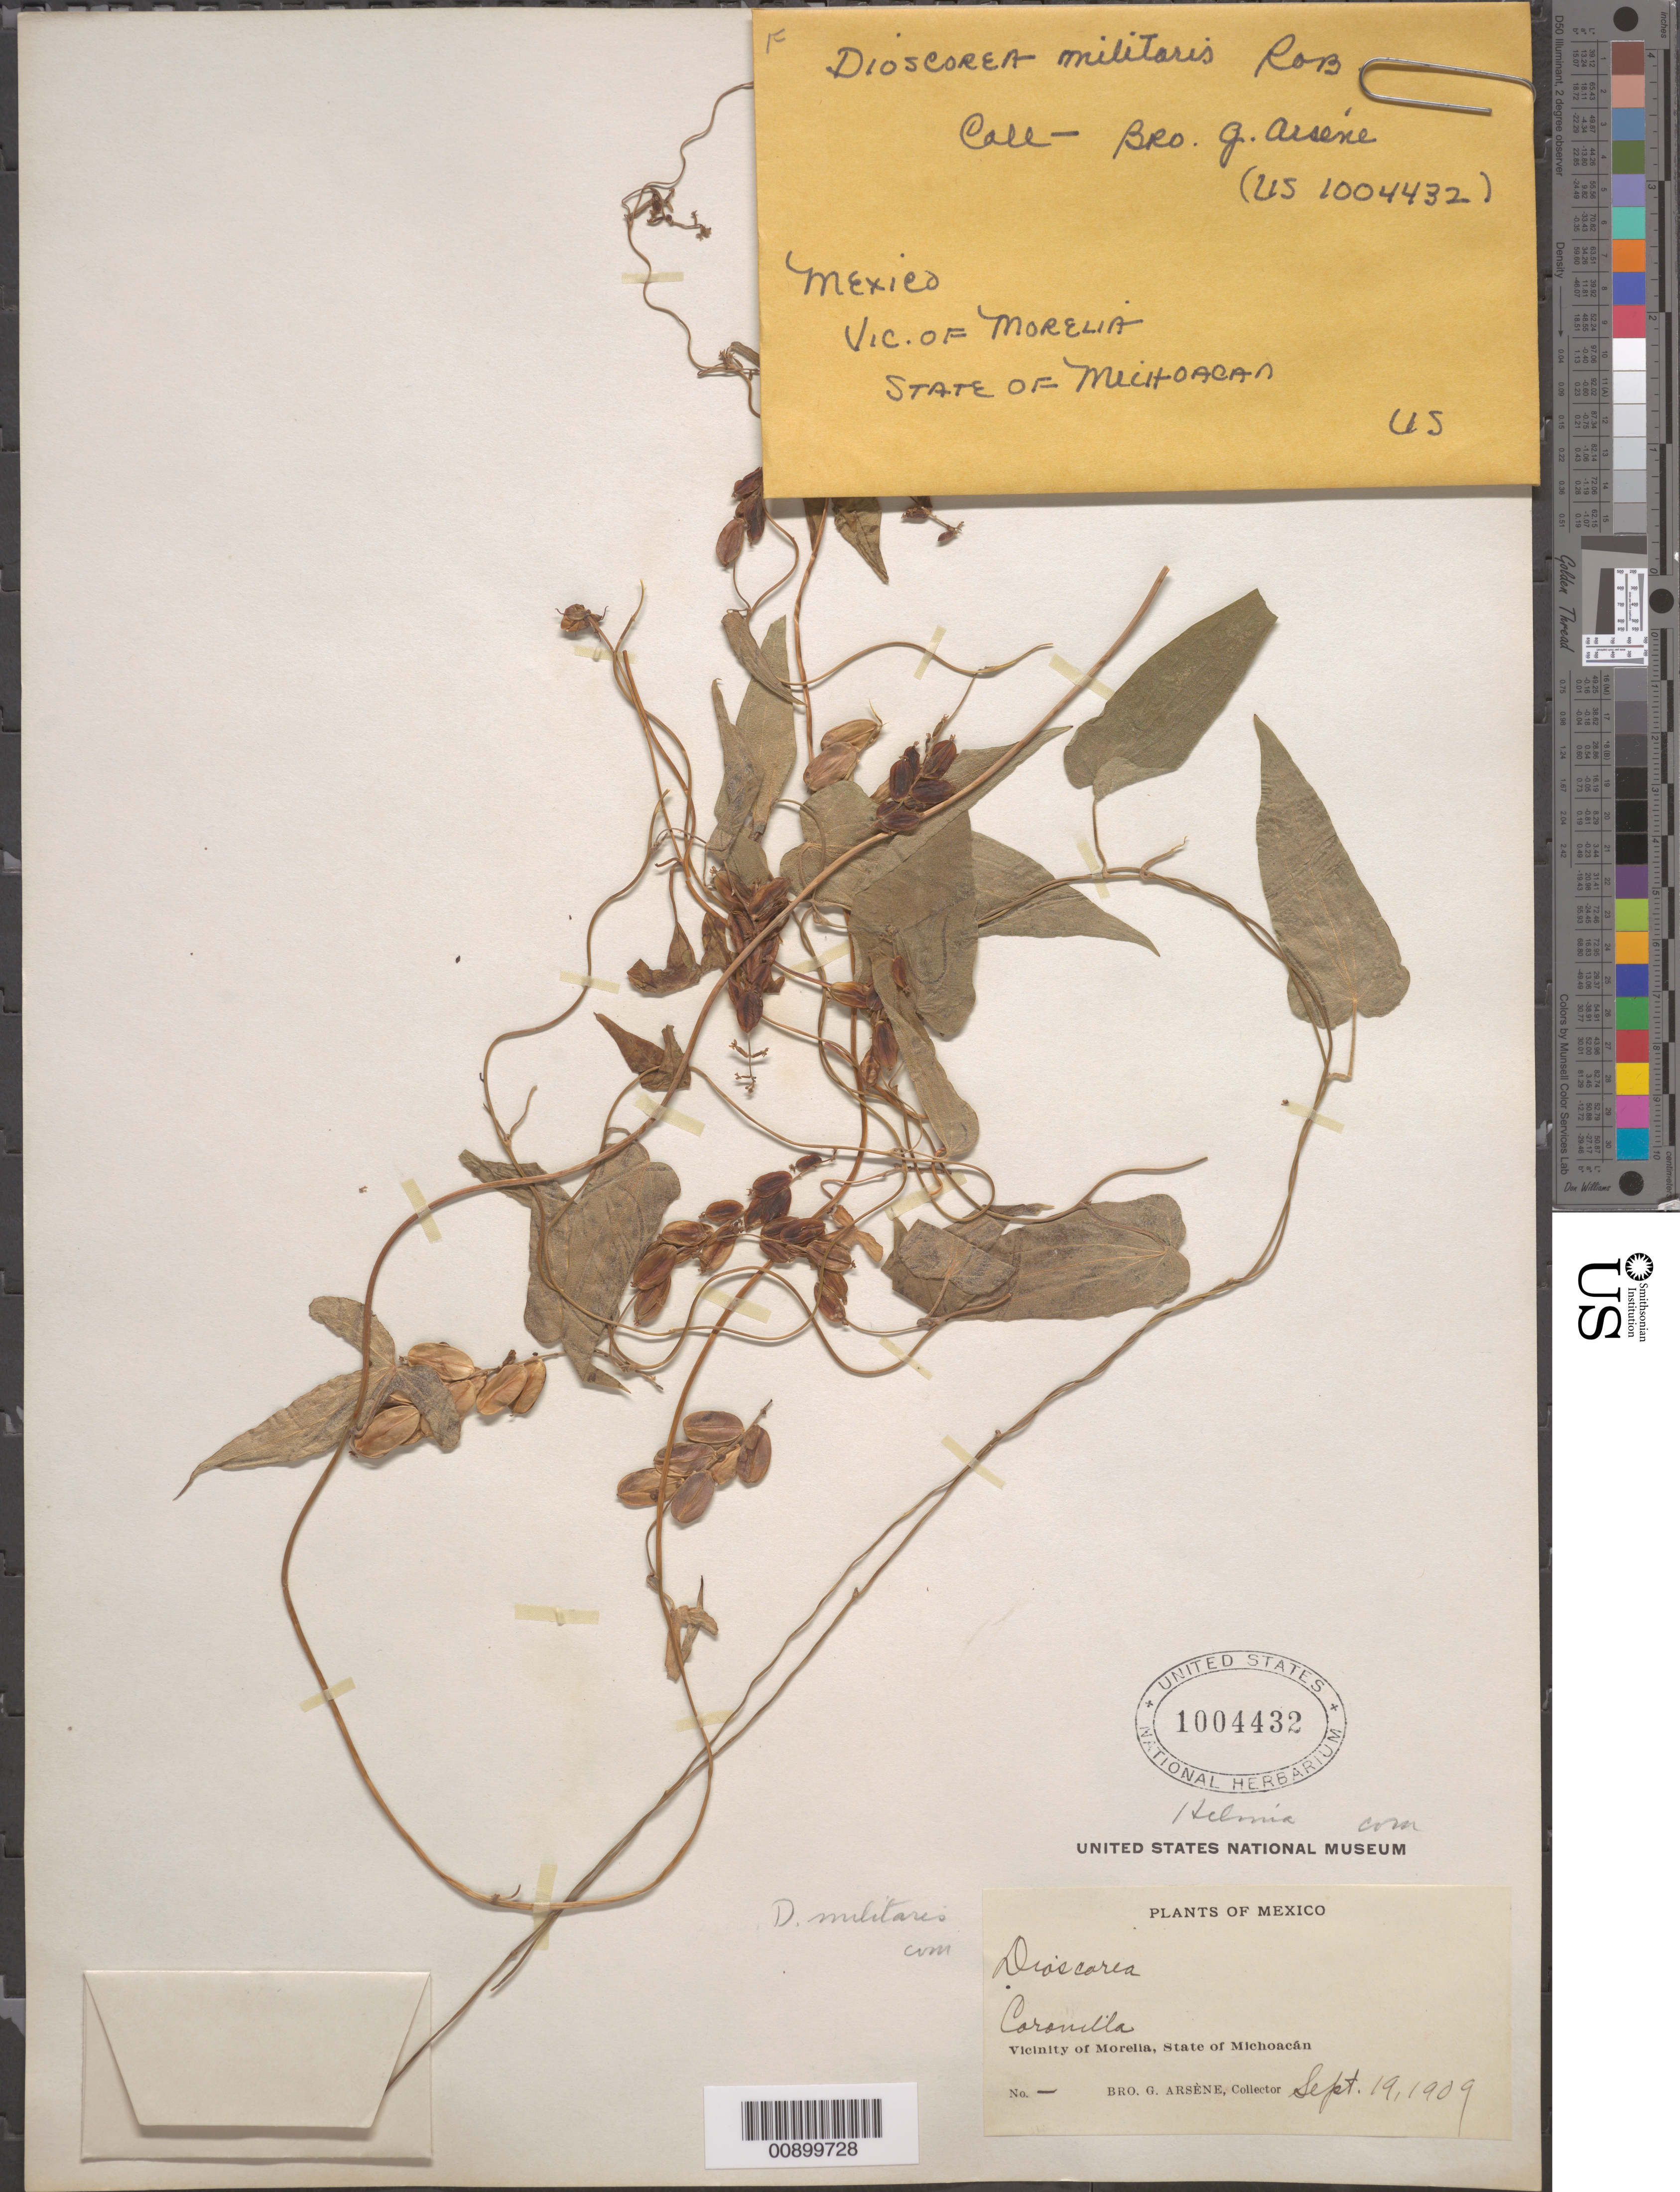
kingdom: Plantae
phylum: Tracheophyta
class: Liliopsida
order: Dioscoreales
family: Dioscoreaceae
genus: Dioscorea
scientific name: Dioscorea militaris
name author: B.L. Rob.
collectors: Bro. G. Arsène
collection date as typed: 19 Sep 1909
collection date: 1909-09-19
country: Mexico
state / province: Michoacán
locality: Coronilla. Vicinity of Morelia, Michoacán.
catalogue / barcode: US 1004432